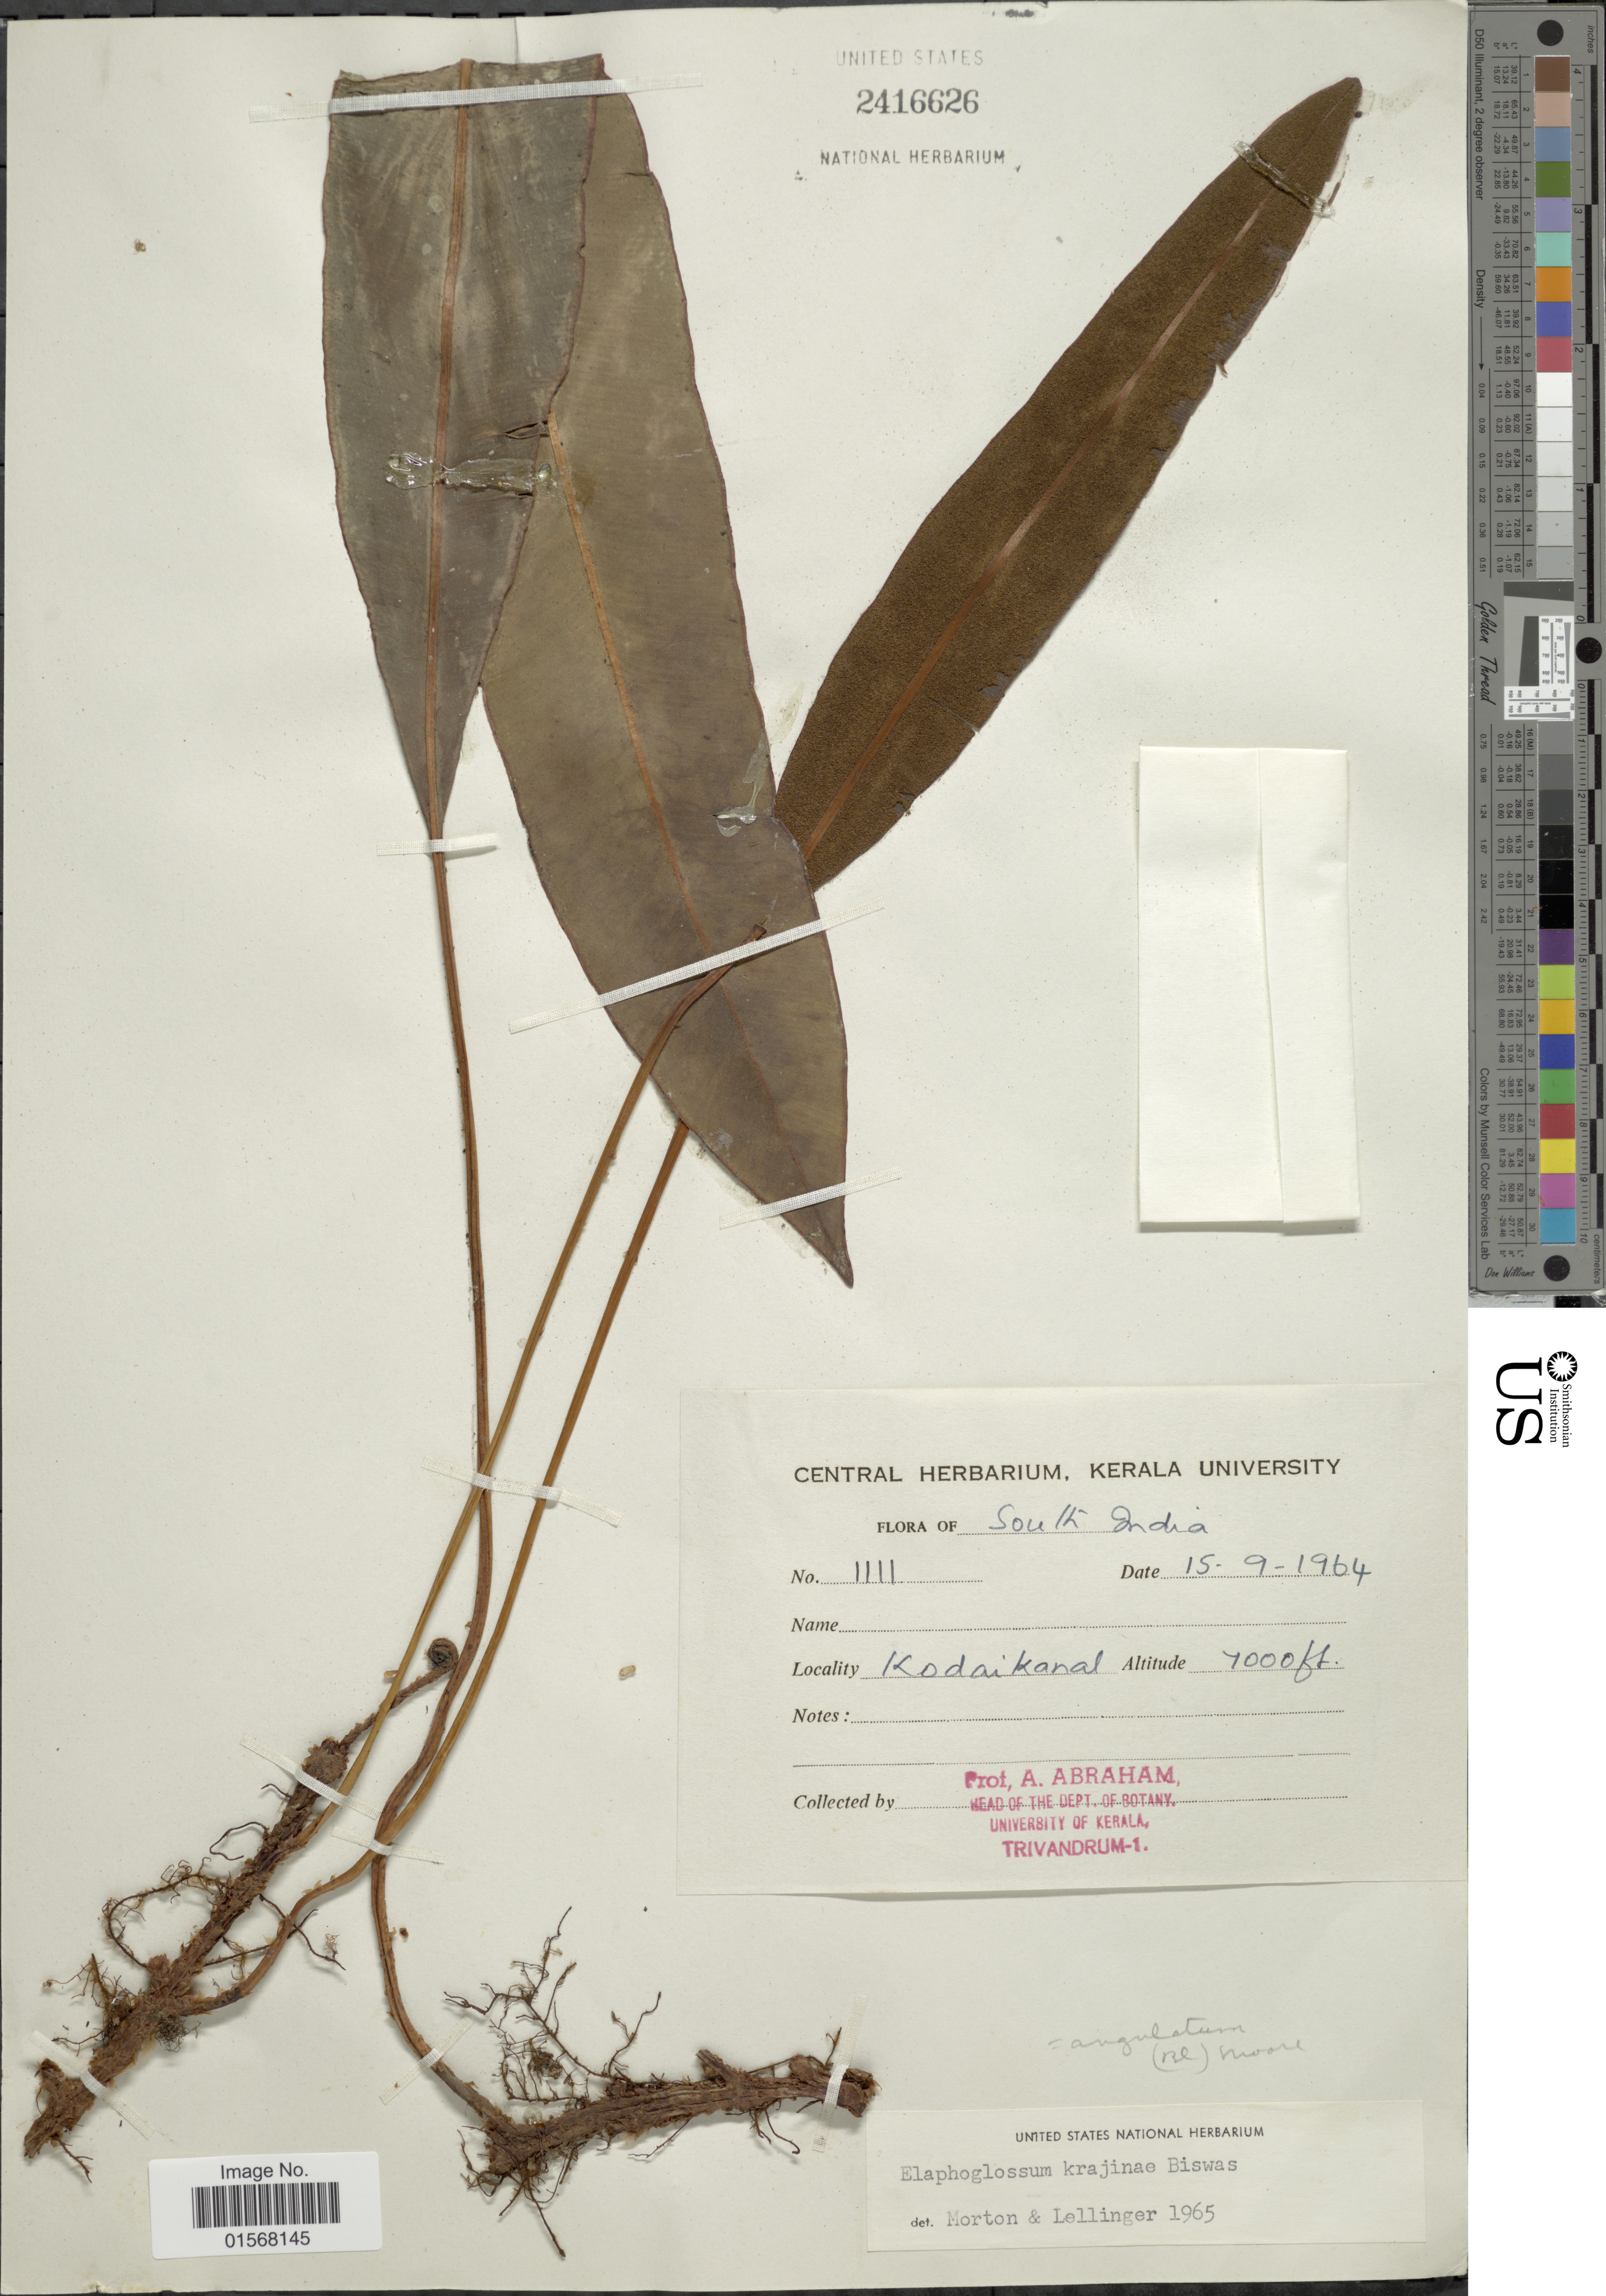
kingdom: Plantae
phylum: Tracheophyta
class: Polypodiopsida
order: Polypodiales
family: Dryopteridaceae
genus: Elaphoglossum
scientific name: Elaphoglossum angulatum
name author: (Blume) T. Moore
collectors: A. Abraham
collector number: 111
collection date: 1964-09-15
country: India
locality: Kodaikanal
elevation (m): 2134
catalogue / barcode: US 2416626